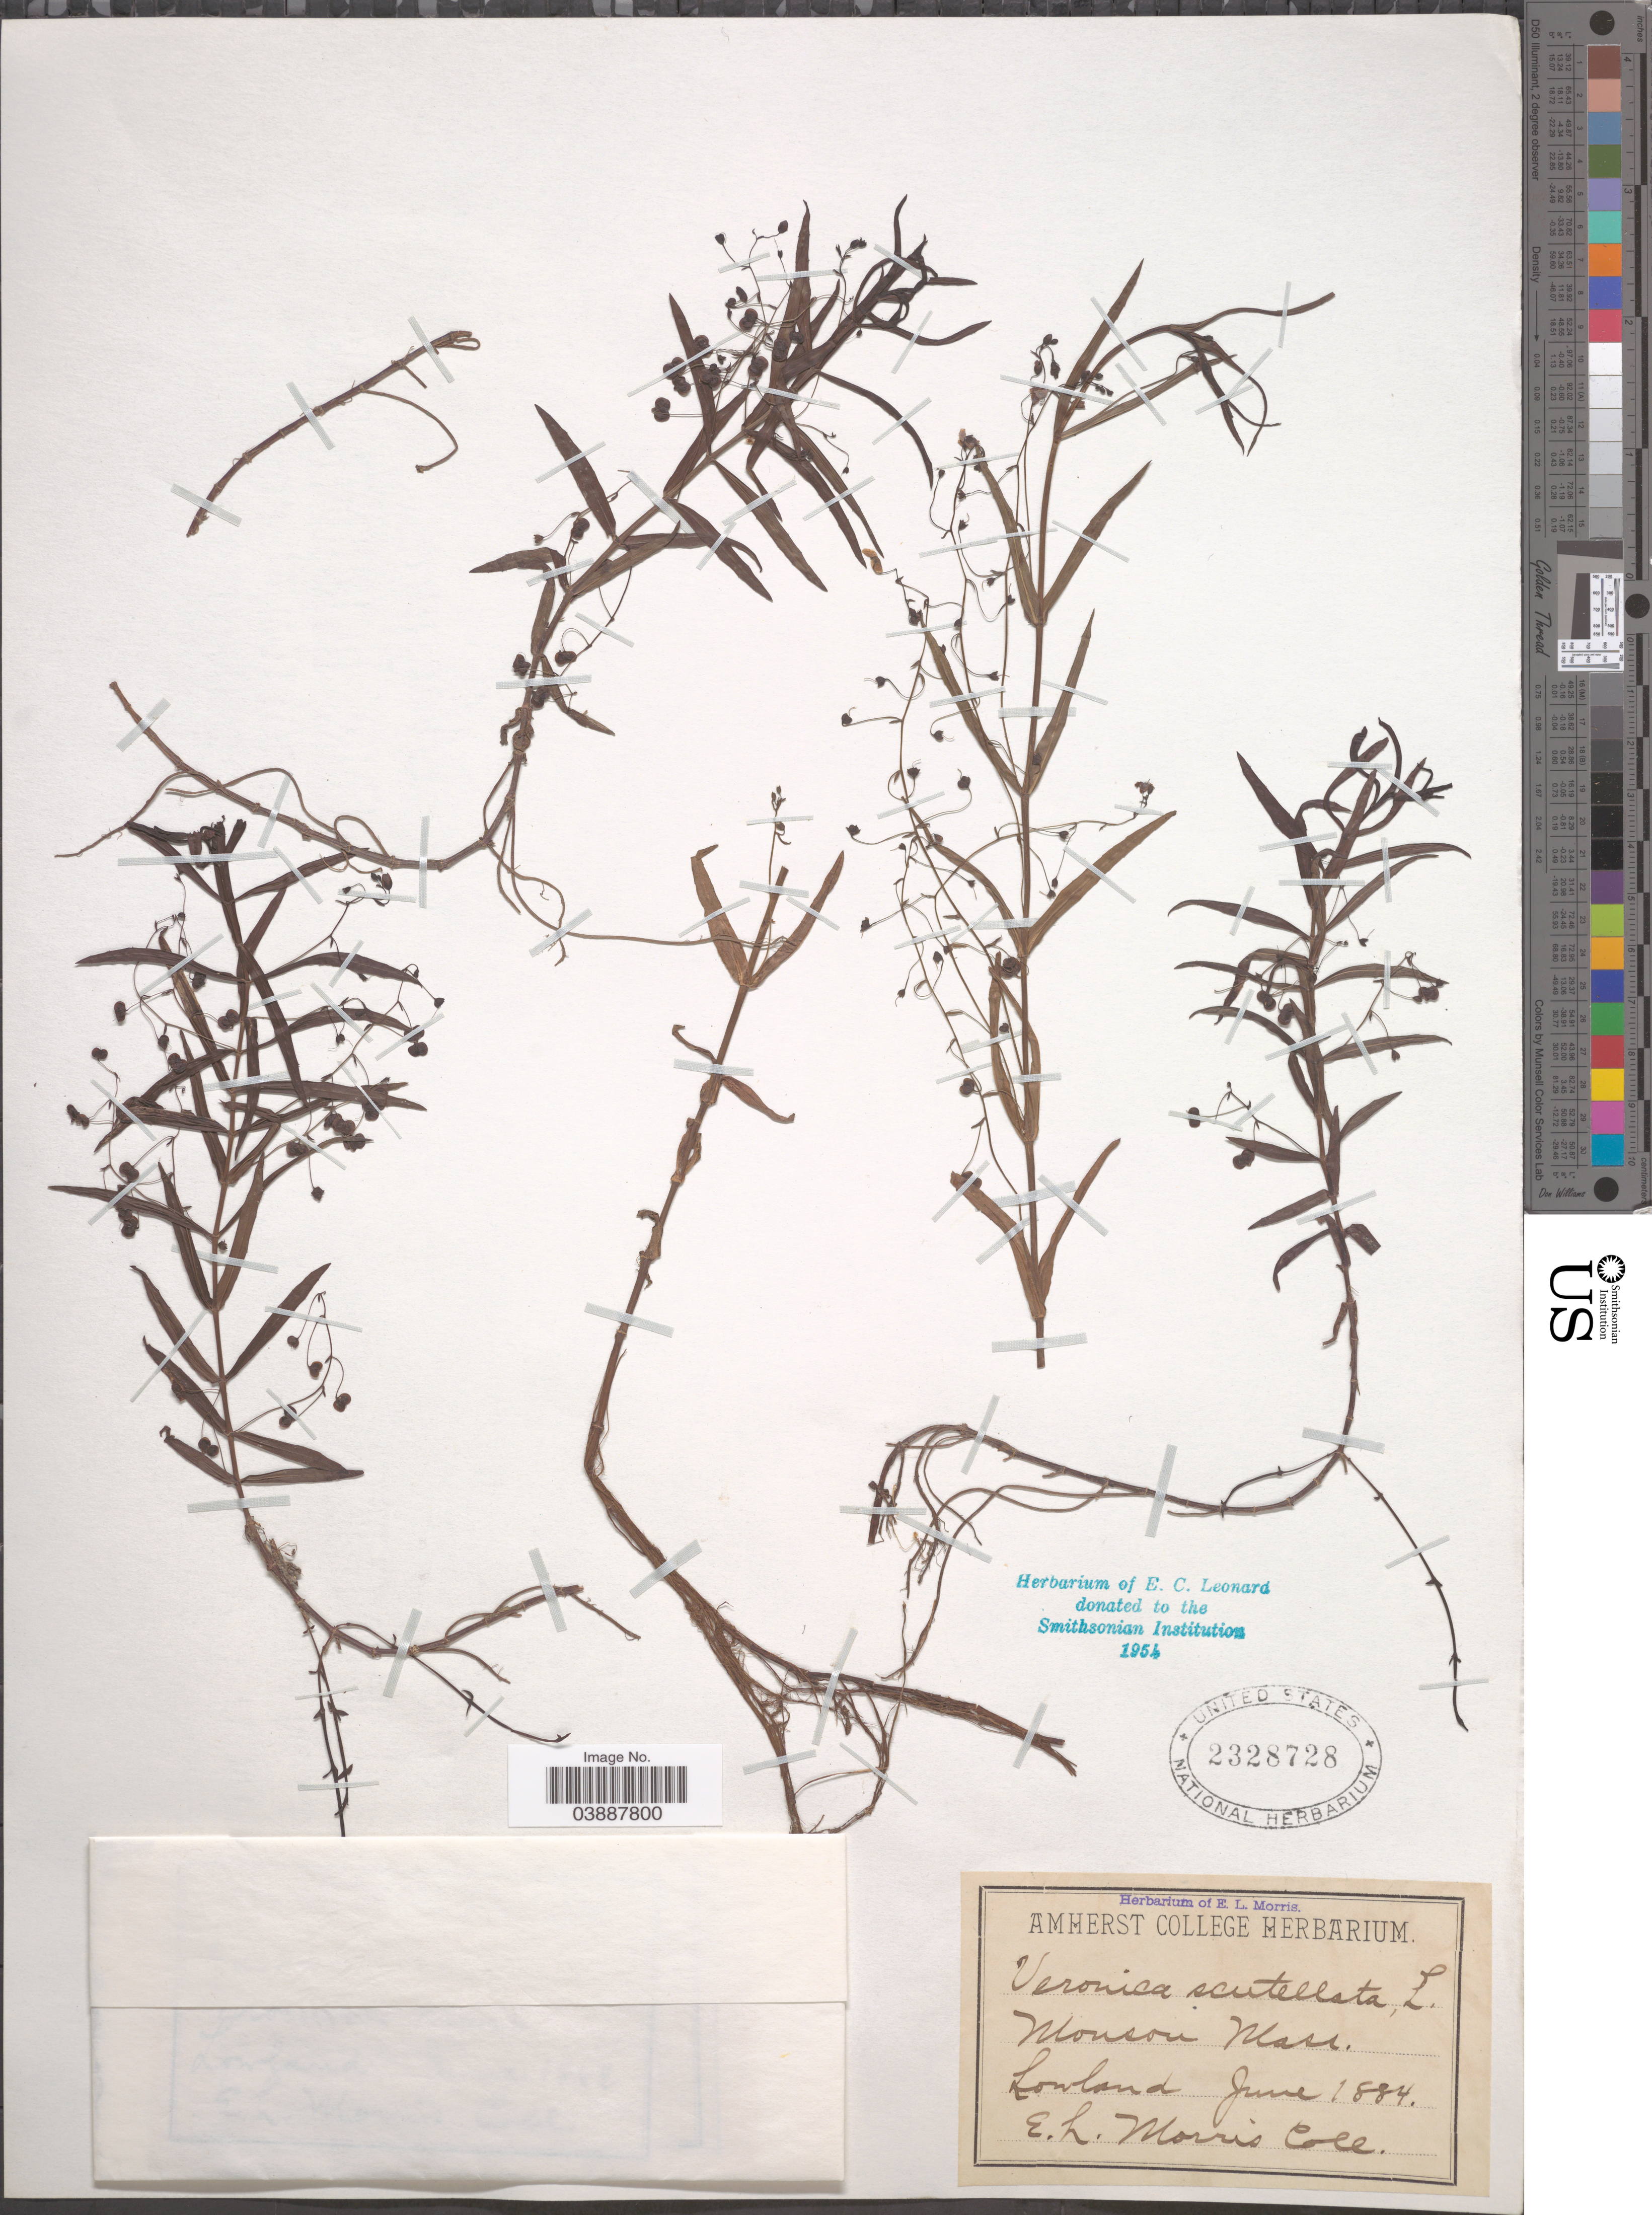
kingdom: Plantae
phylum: Tracheophyta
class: Magnoliopsida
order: Lamiales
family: Plantaginaceae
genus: Veronica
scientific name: Veronica scutellata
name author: L.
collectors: E. Morris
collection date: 1884-06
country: United States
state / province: Massachusetts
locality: Monson. Lowland.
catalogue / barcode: US 2328728